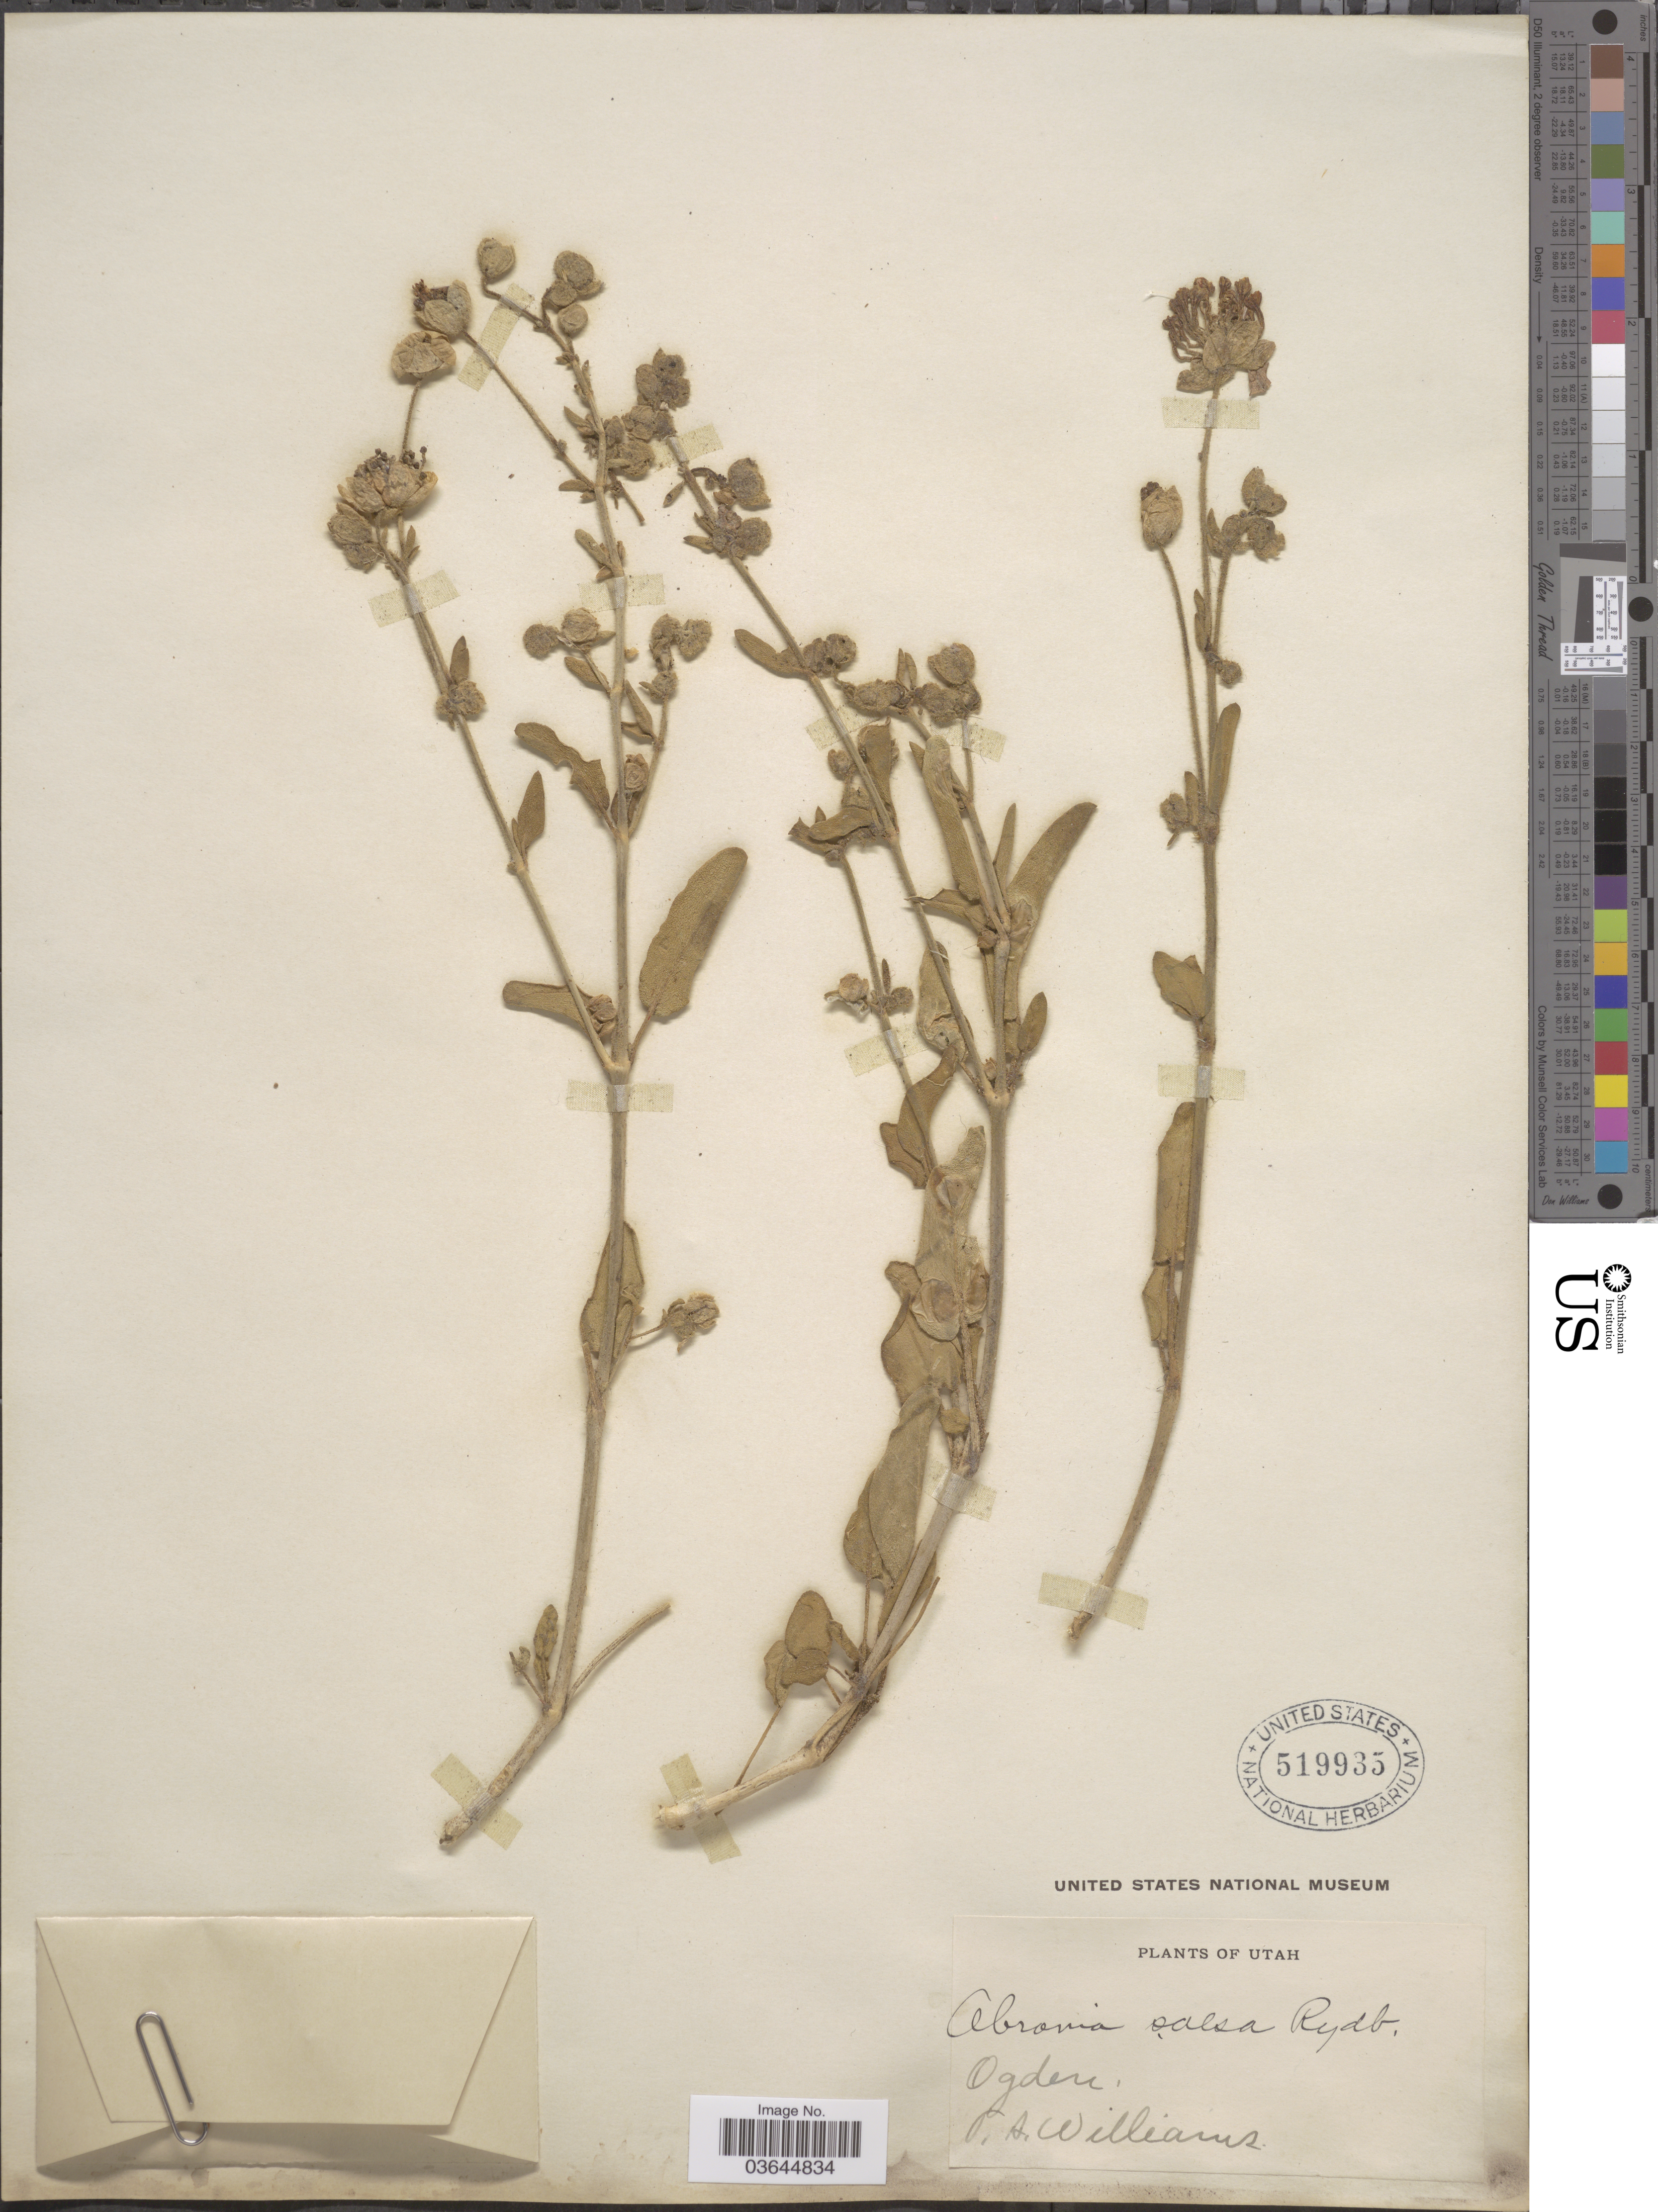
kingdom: Plantae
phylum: Tracheophyta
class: Magnoliopsida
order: Caryophyllales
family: Nyctaginaceae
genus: Abronia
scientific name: Abronia salsa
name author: Rydb.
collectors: T. Williams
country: United States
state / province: Utah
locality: Ogden.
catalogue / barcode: US 519935